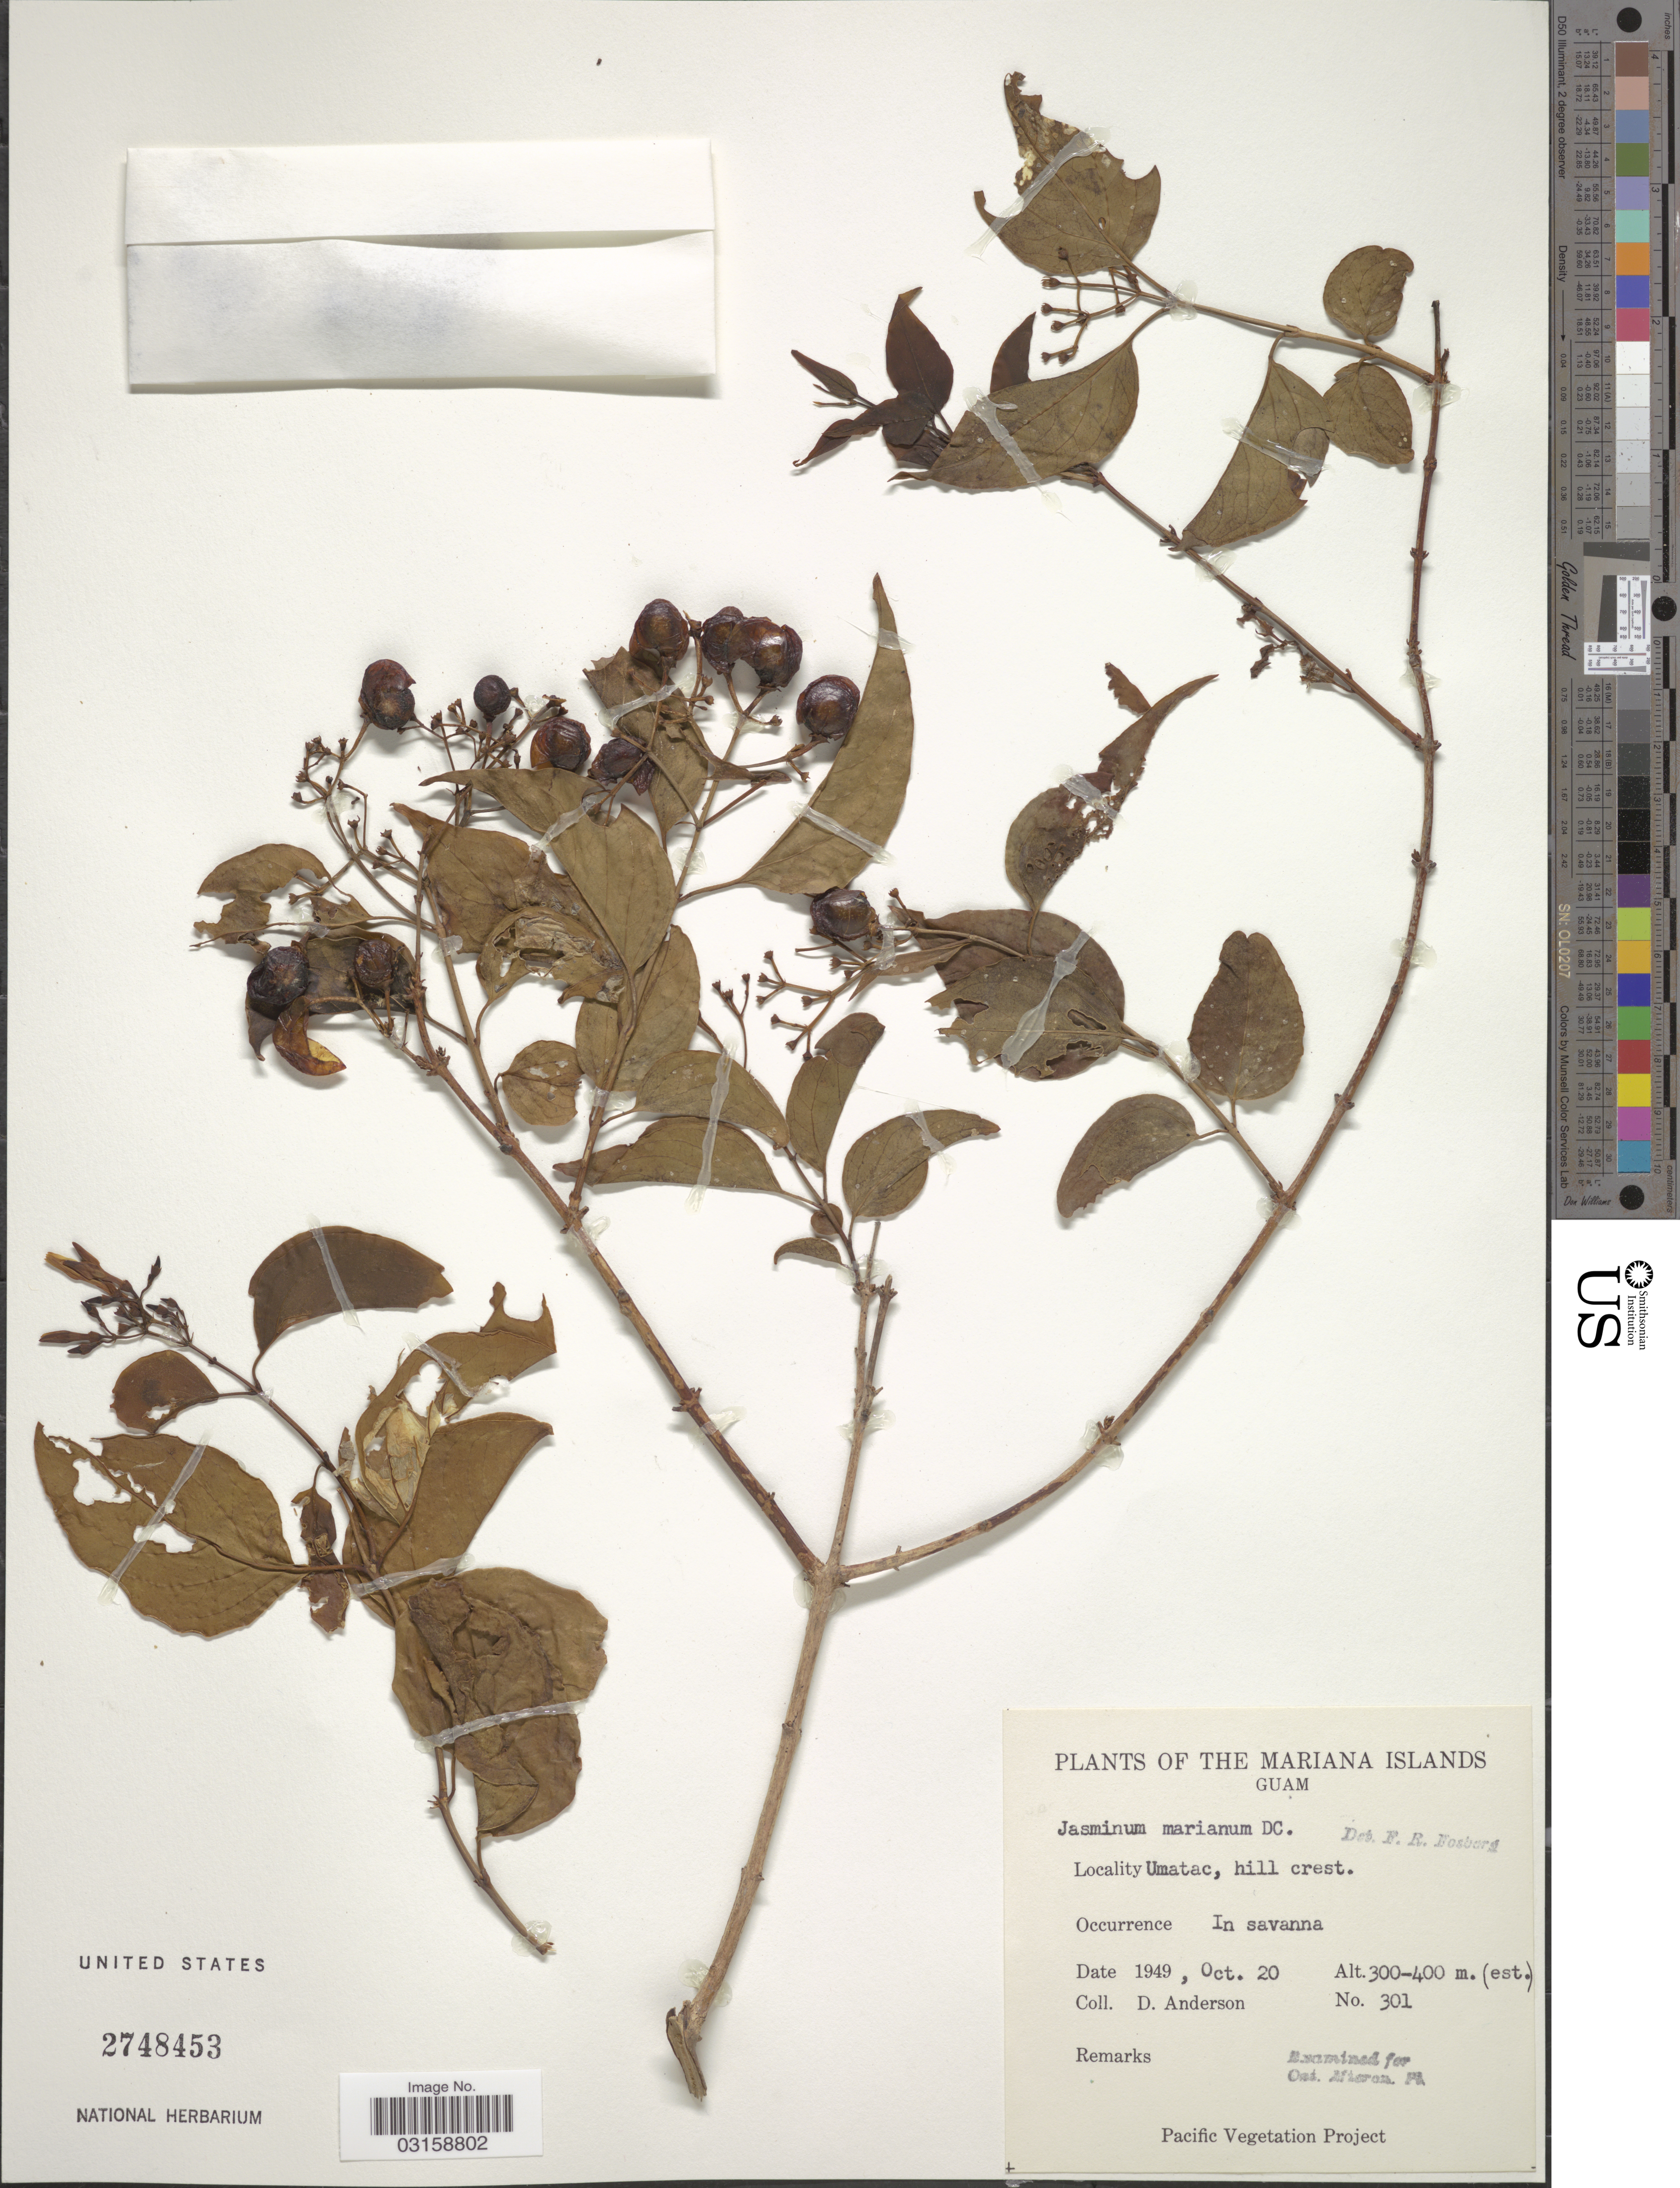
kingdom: Plantae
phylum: Tracheophyta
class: Magnoliopsida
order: Lamiales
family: Oleaceae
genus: Jasminum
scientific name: Jasminum marianum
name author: DC.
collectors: D. Anderson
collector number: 301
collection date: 1949-10-20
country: Guam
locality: Mariana Islands. Umatac, hill crest.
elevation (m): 300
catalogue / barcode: US 2748453